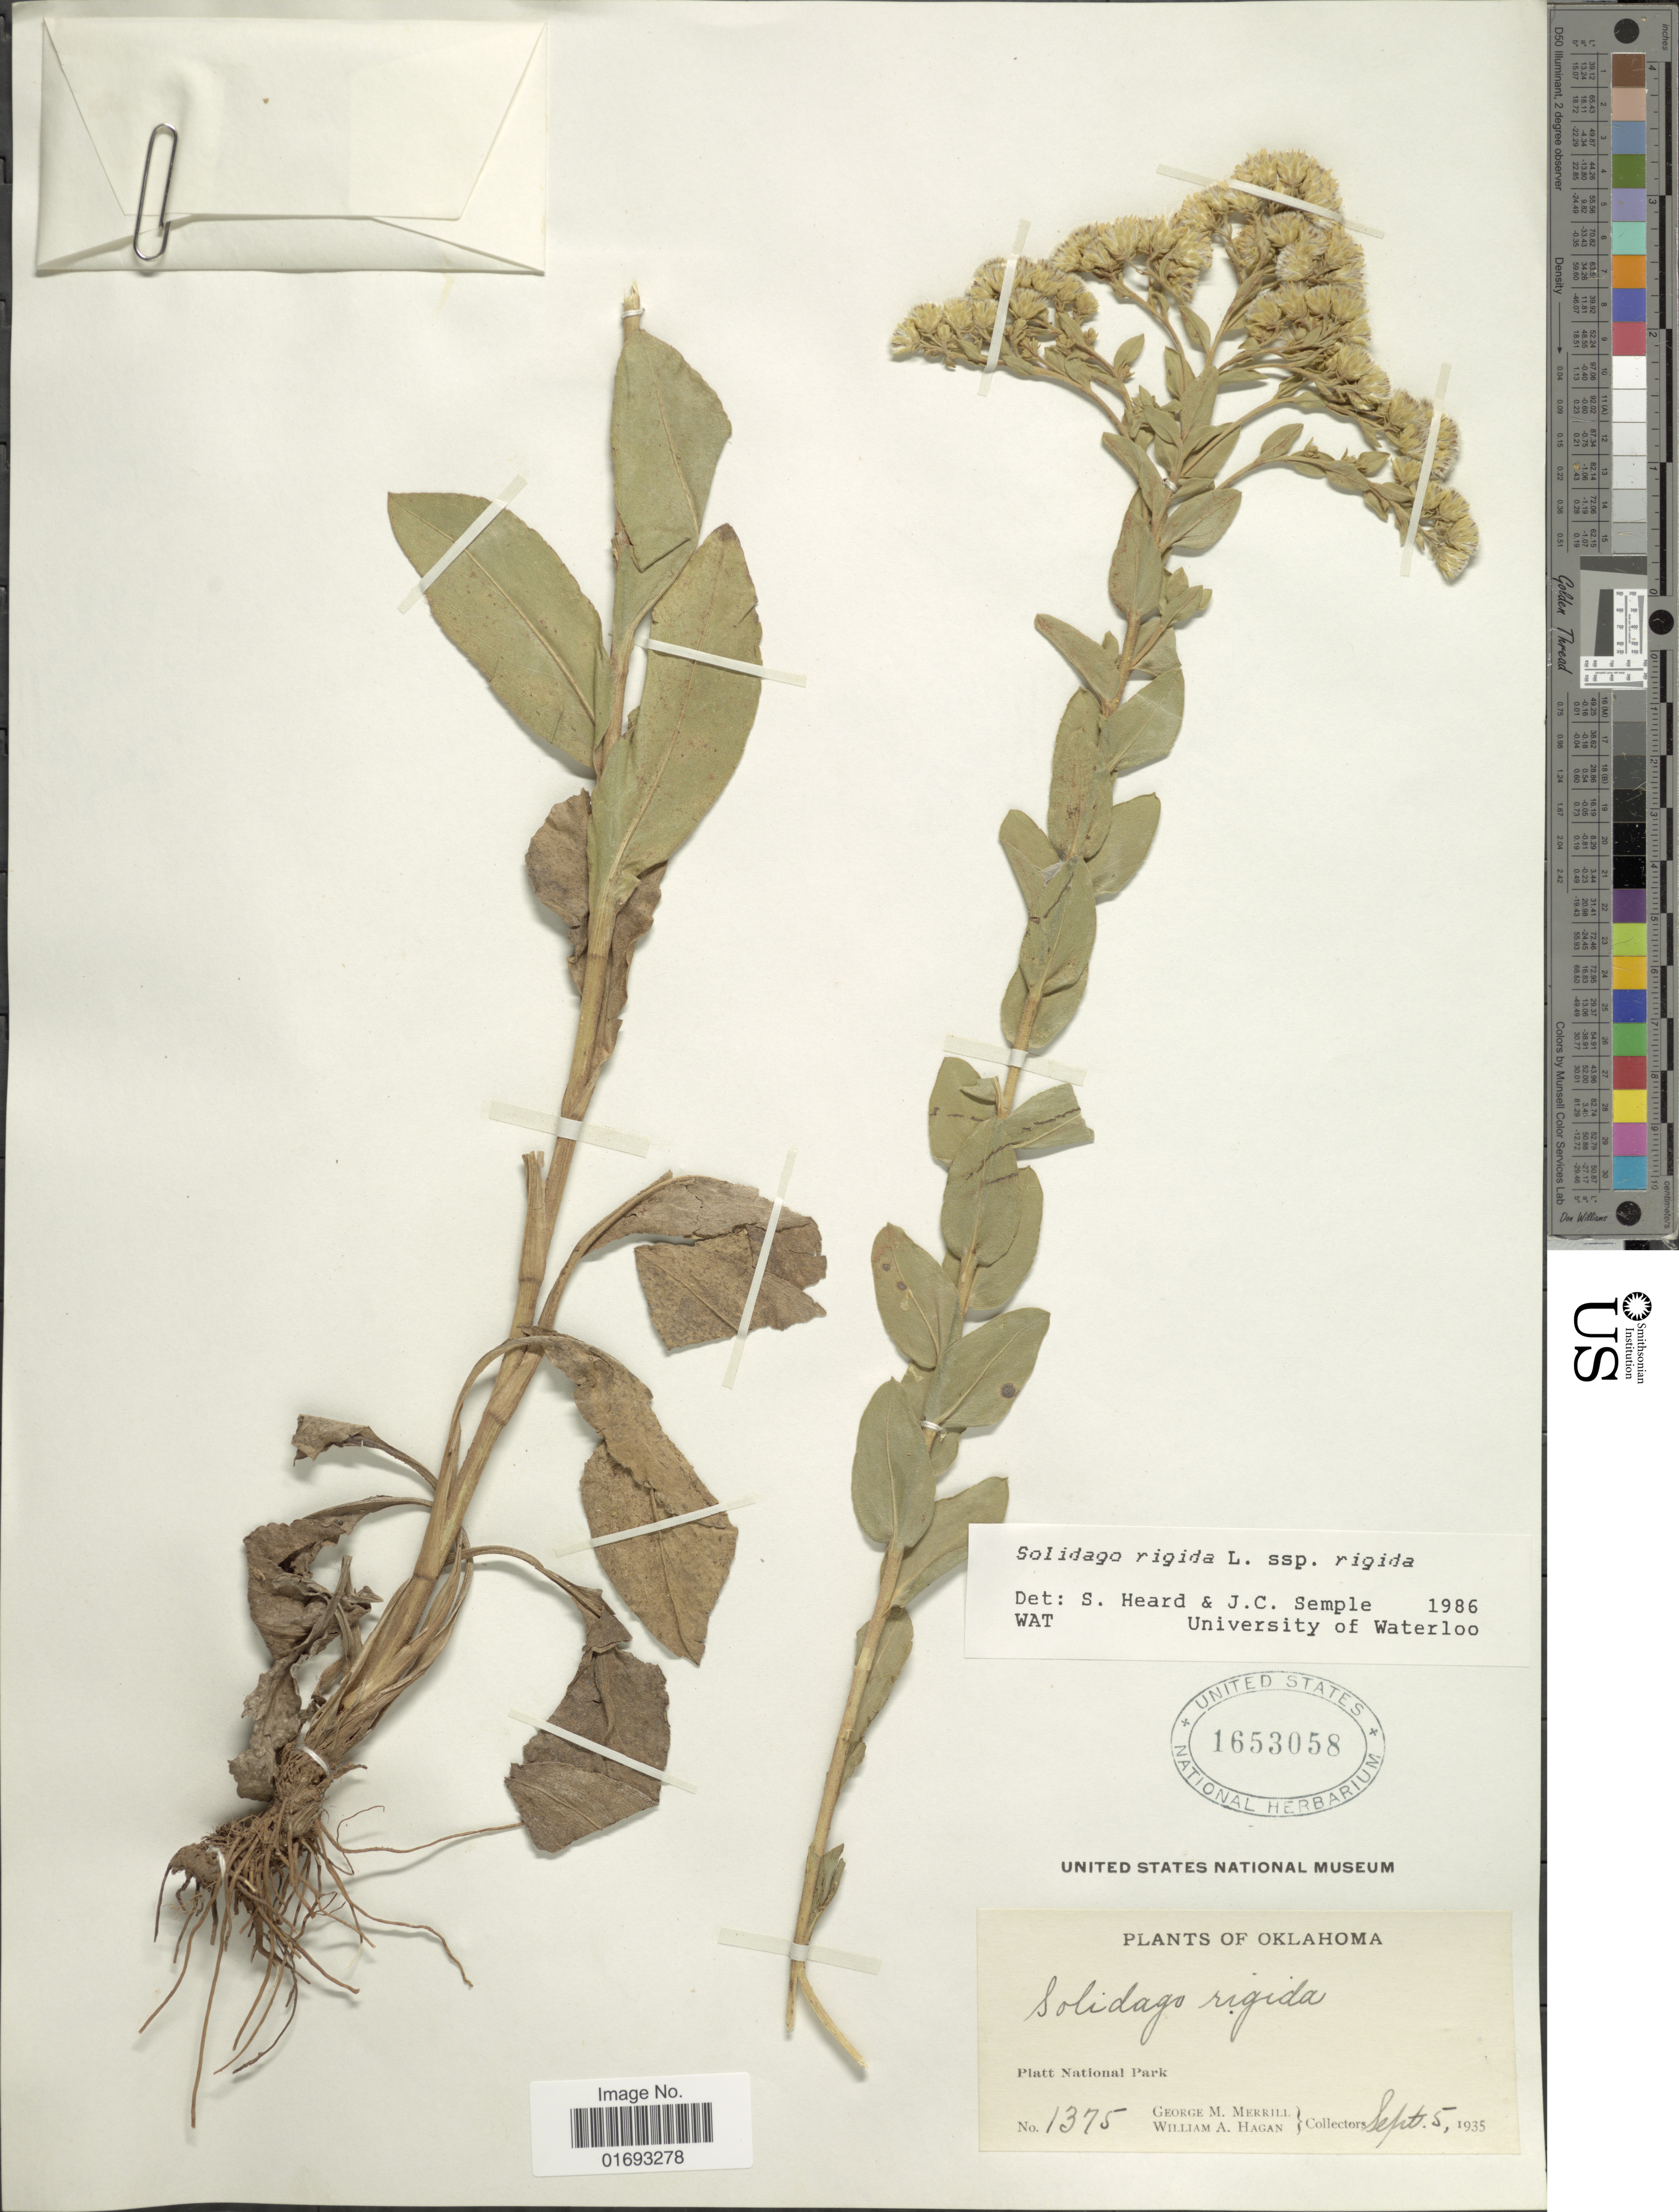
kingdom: Plantae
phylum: Tracheophyta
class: Magnoliopsida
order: Asterales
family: Asteraceae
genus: Oligoneuron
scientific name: Oligoneuron rigidum var. rigidum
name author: (L.) Small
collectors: G. M. Merrill & W. Hagan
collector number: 1375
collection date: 1935-09-05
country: United States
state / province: Oklahoma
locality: Platt National Park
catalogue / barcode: US 1653058